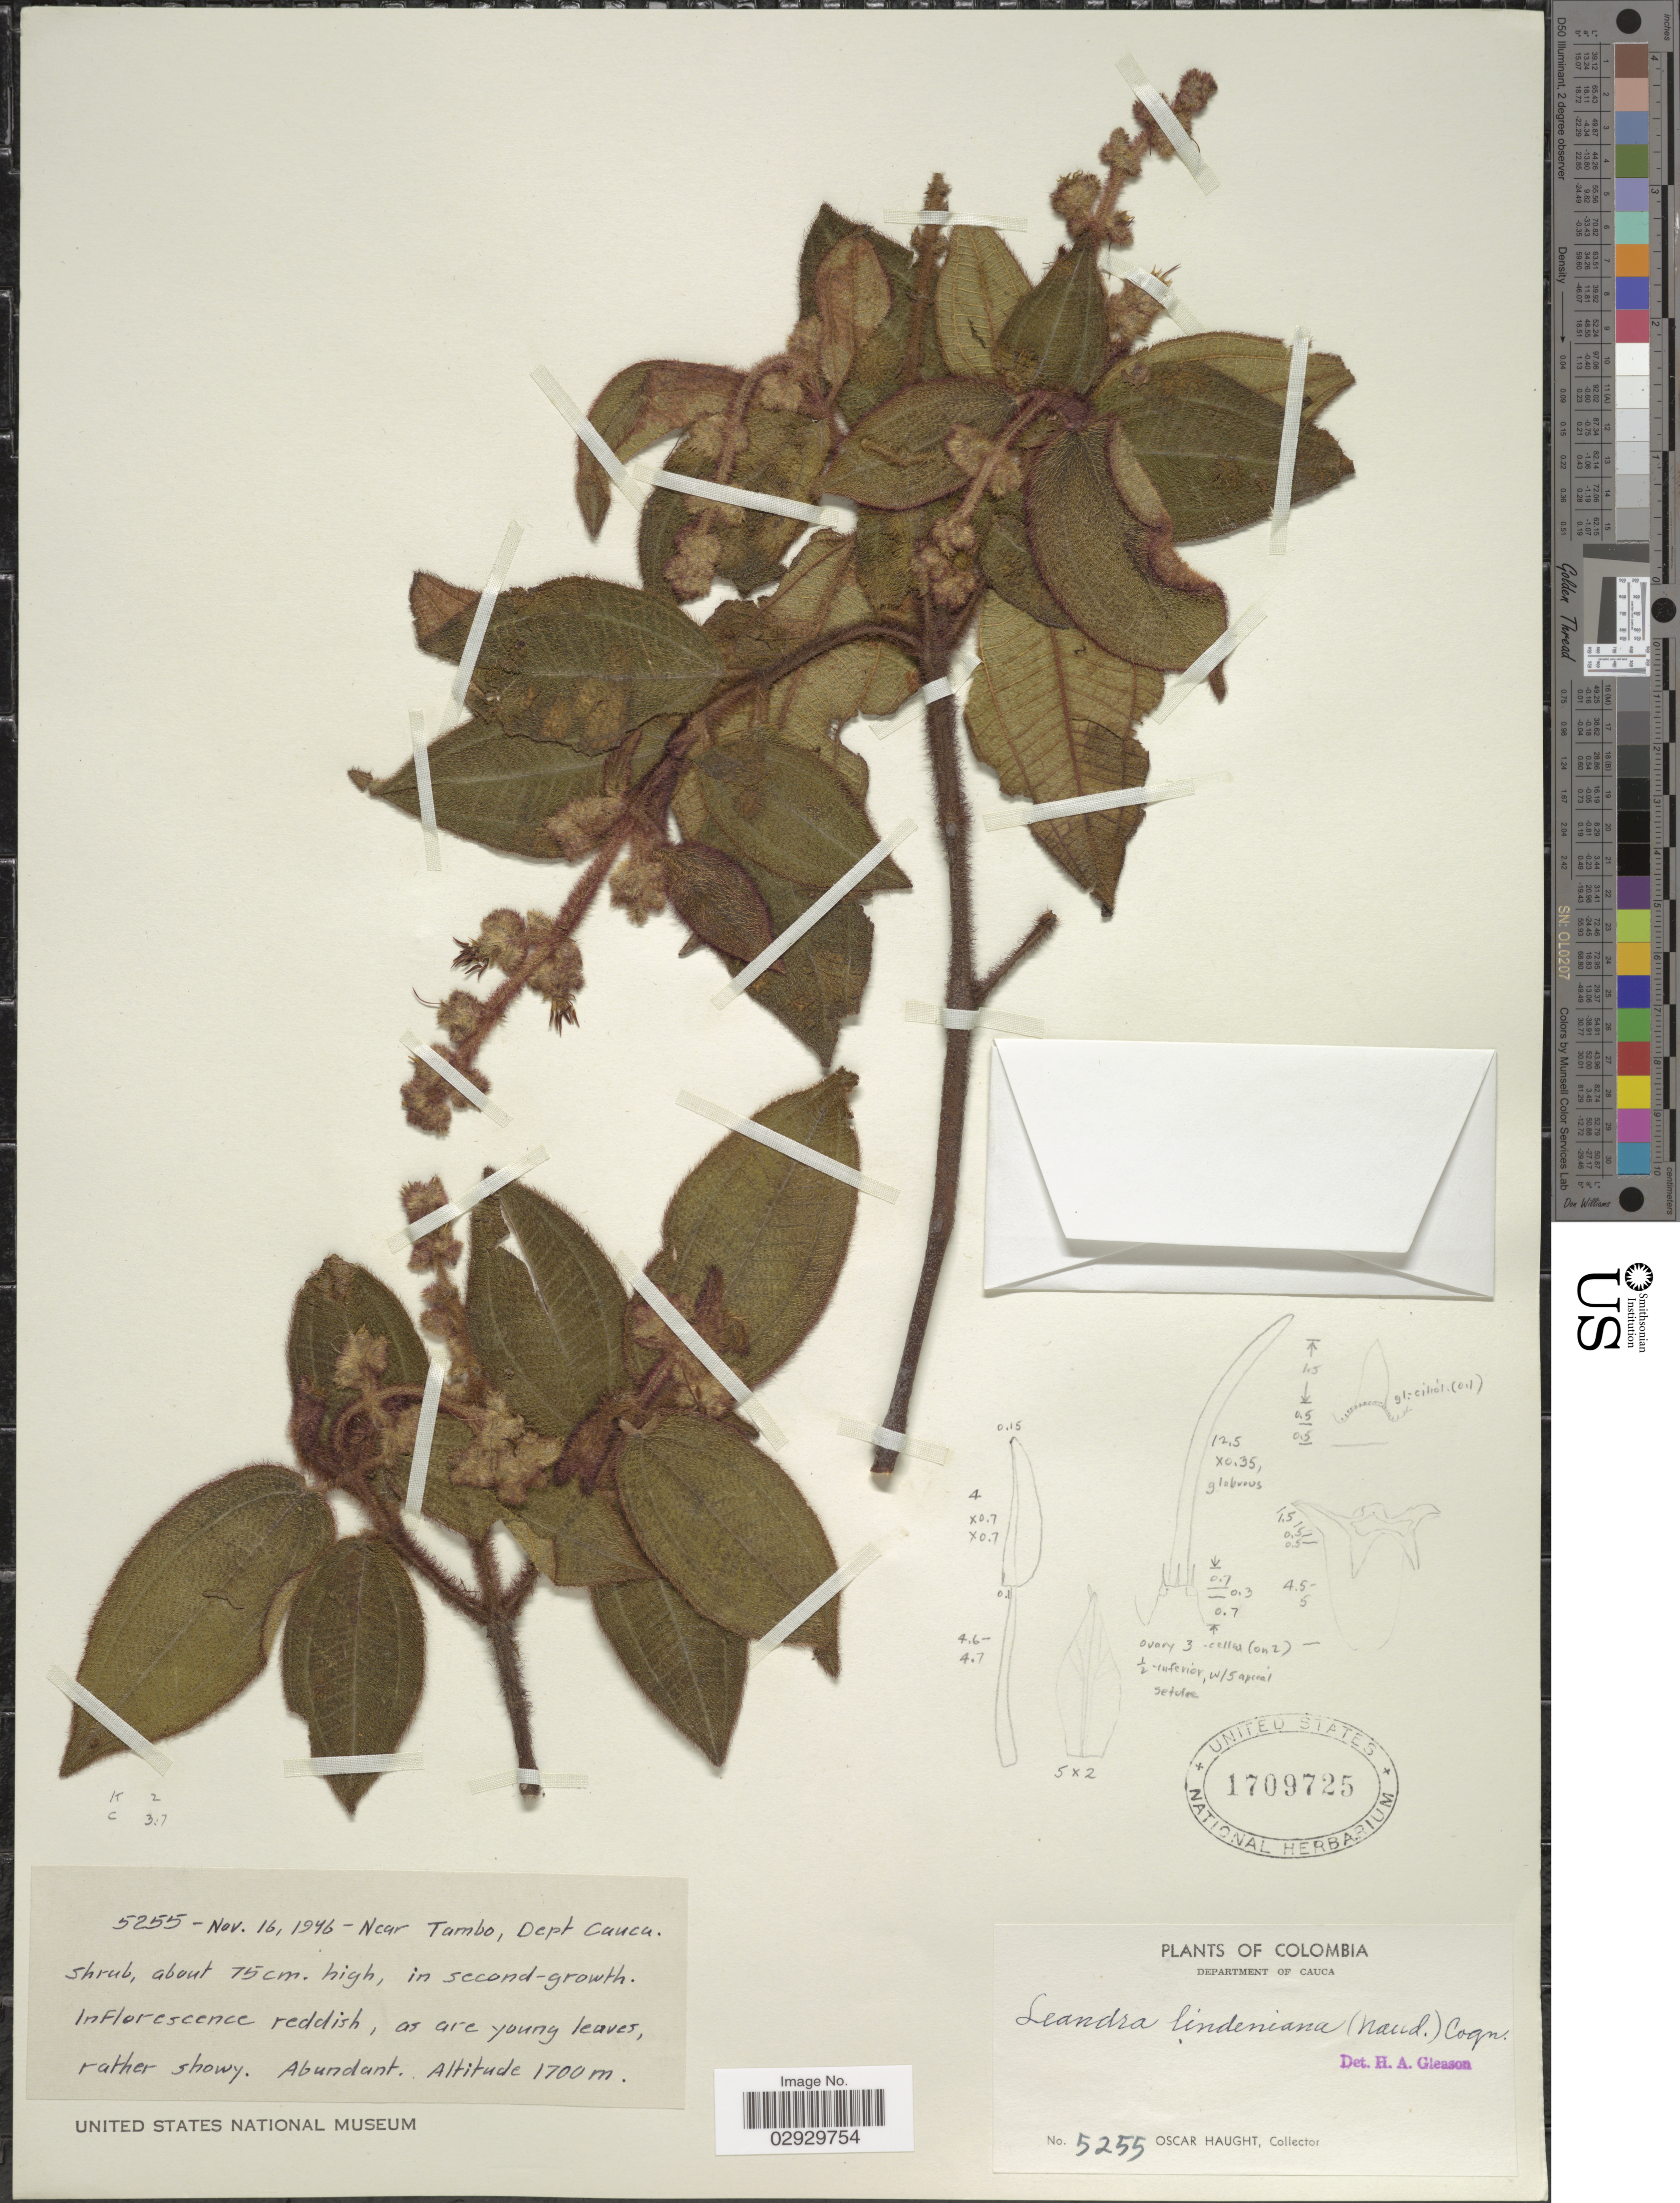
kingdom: Plantae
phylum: Tracheophyta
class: Magnoliopsida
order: Myrtales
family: Melastomataceae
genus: Leandra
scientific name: Leandra lindeniana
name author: (Naudin) Cogn.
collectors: O. L. Haught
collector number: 5255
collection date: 1946-11-16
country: Colombia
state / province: Cauca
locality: Department of Cauca, Near Tambo.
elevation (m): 1700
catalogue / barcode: US 1709725